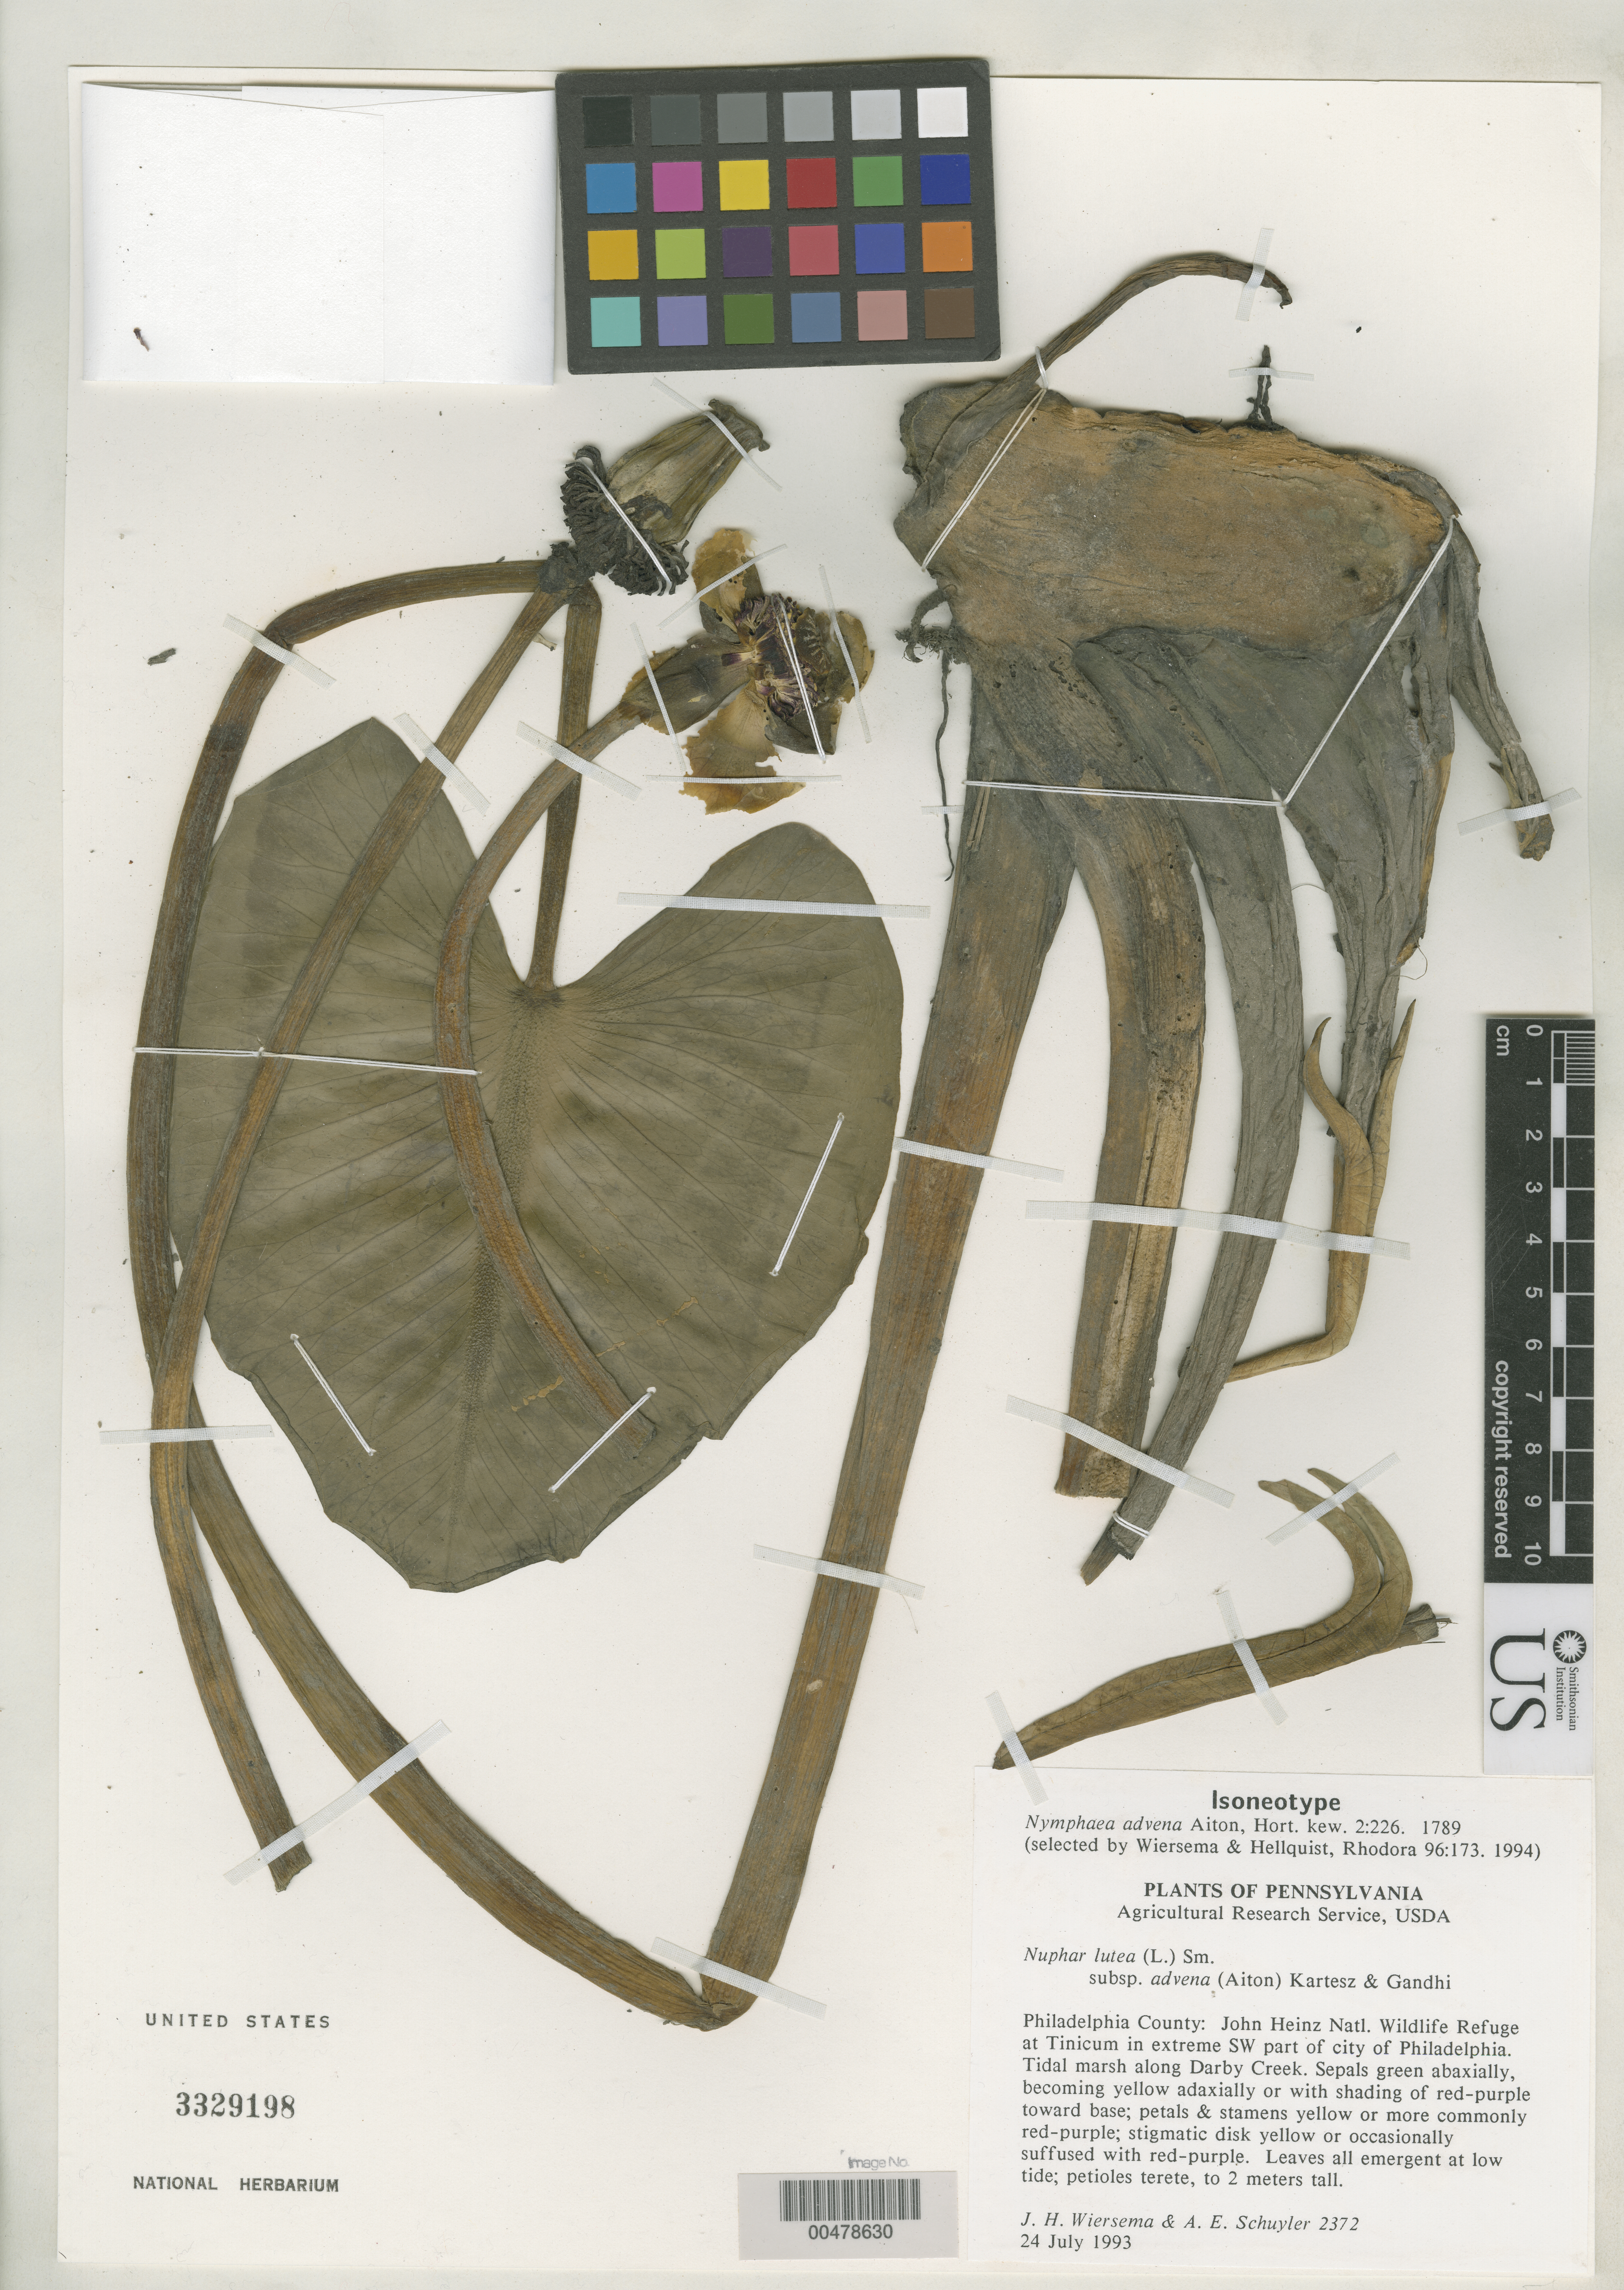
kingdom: Plantae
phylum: Tracheophyta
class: Magnoliopsida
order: Nymphaeales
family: Nymphaeaceae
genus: Nymphaea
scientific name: Nymphaea advena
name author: Aiton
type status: Isoneotype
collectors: J. H. Wiersema & A. Schuyler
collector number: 2372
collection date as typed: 24 Jul 1993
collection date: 1993-07-24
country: United States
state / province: Pennsylvania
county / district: Philadelphia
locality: John Heinz Natl. Wildlife Refuge at Tinicum in extreme SW part of Philadelphia City, along Darby Creek.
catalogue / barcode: US 3329198